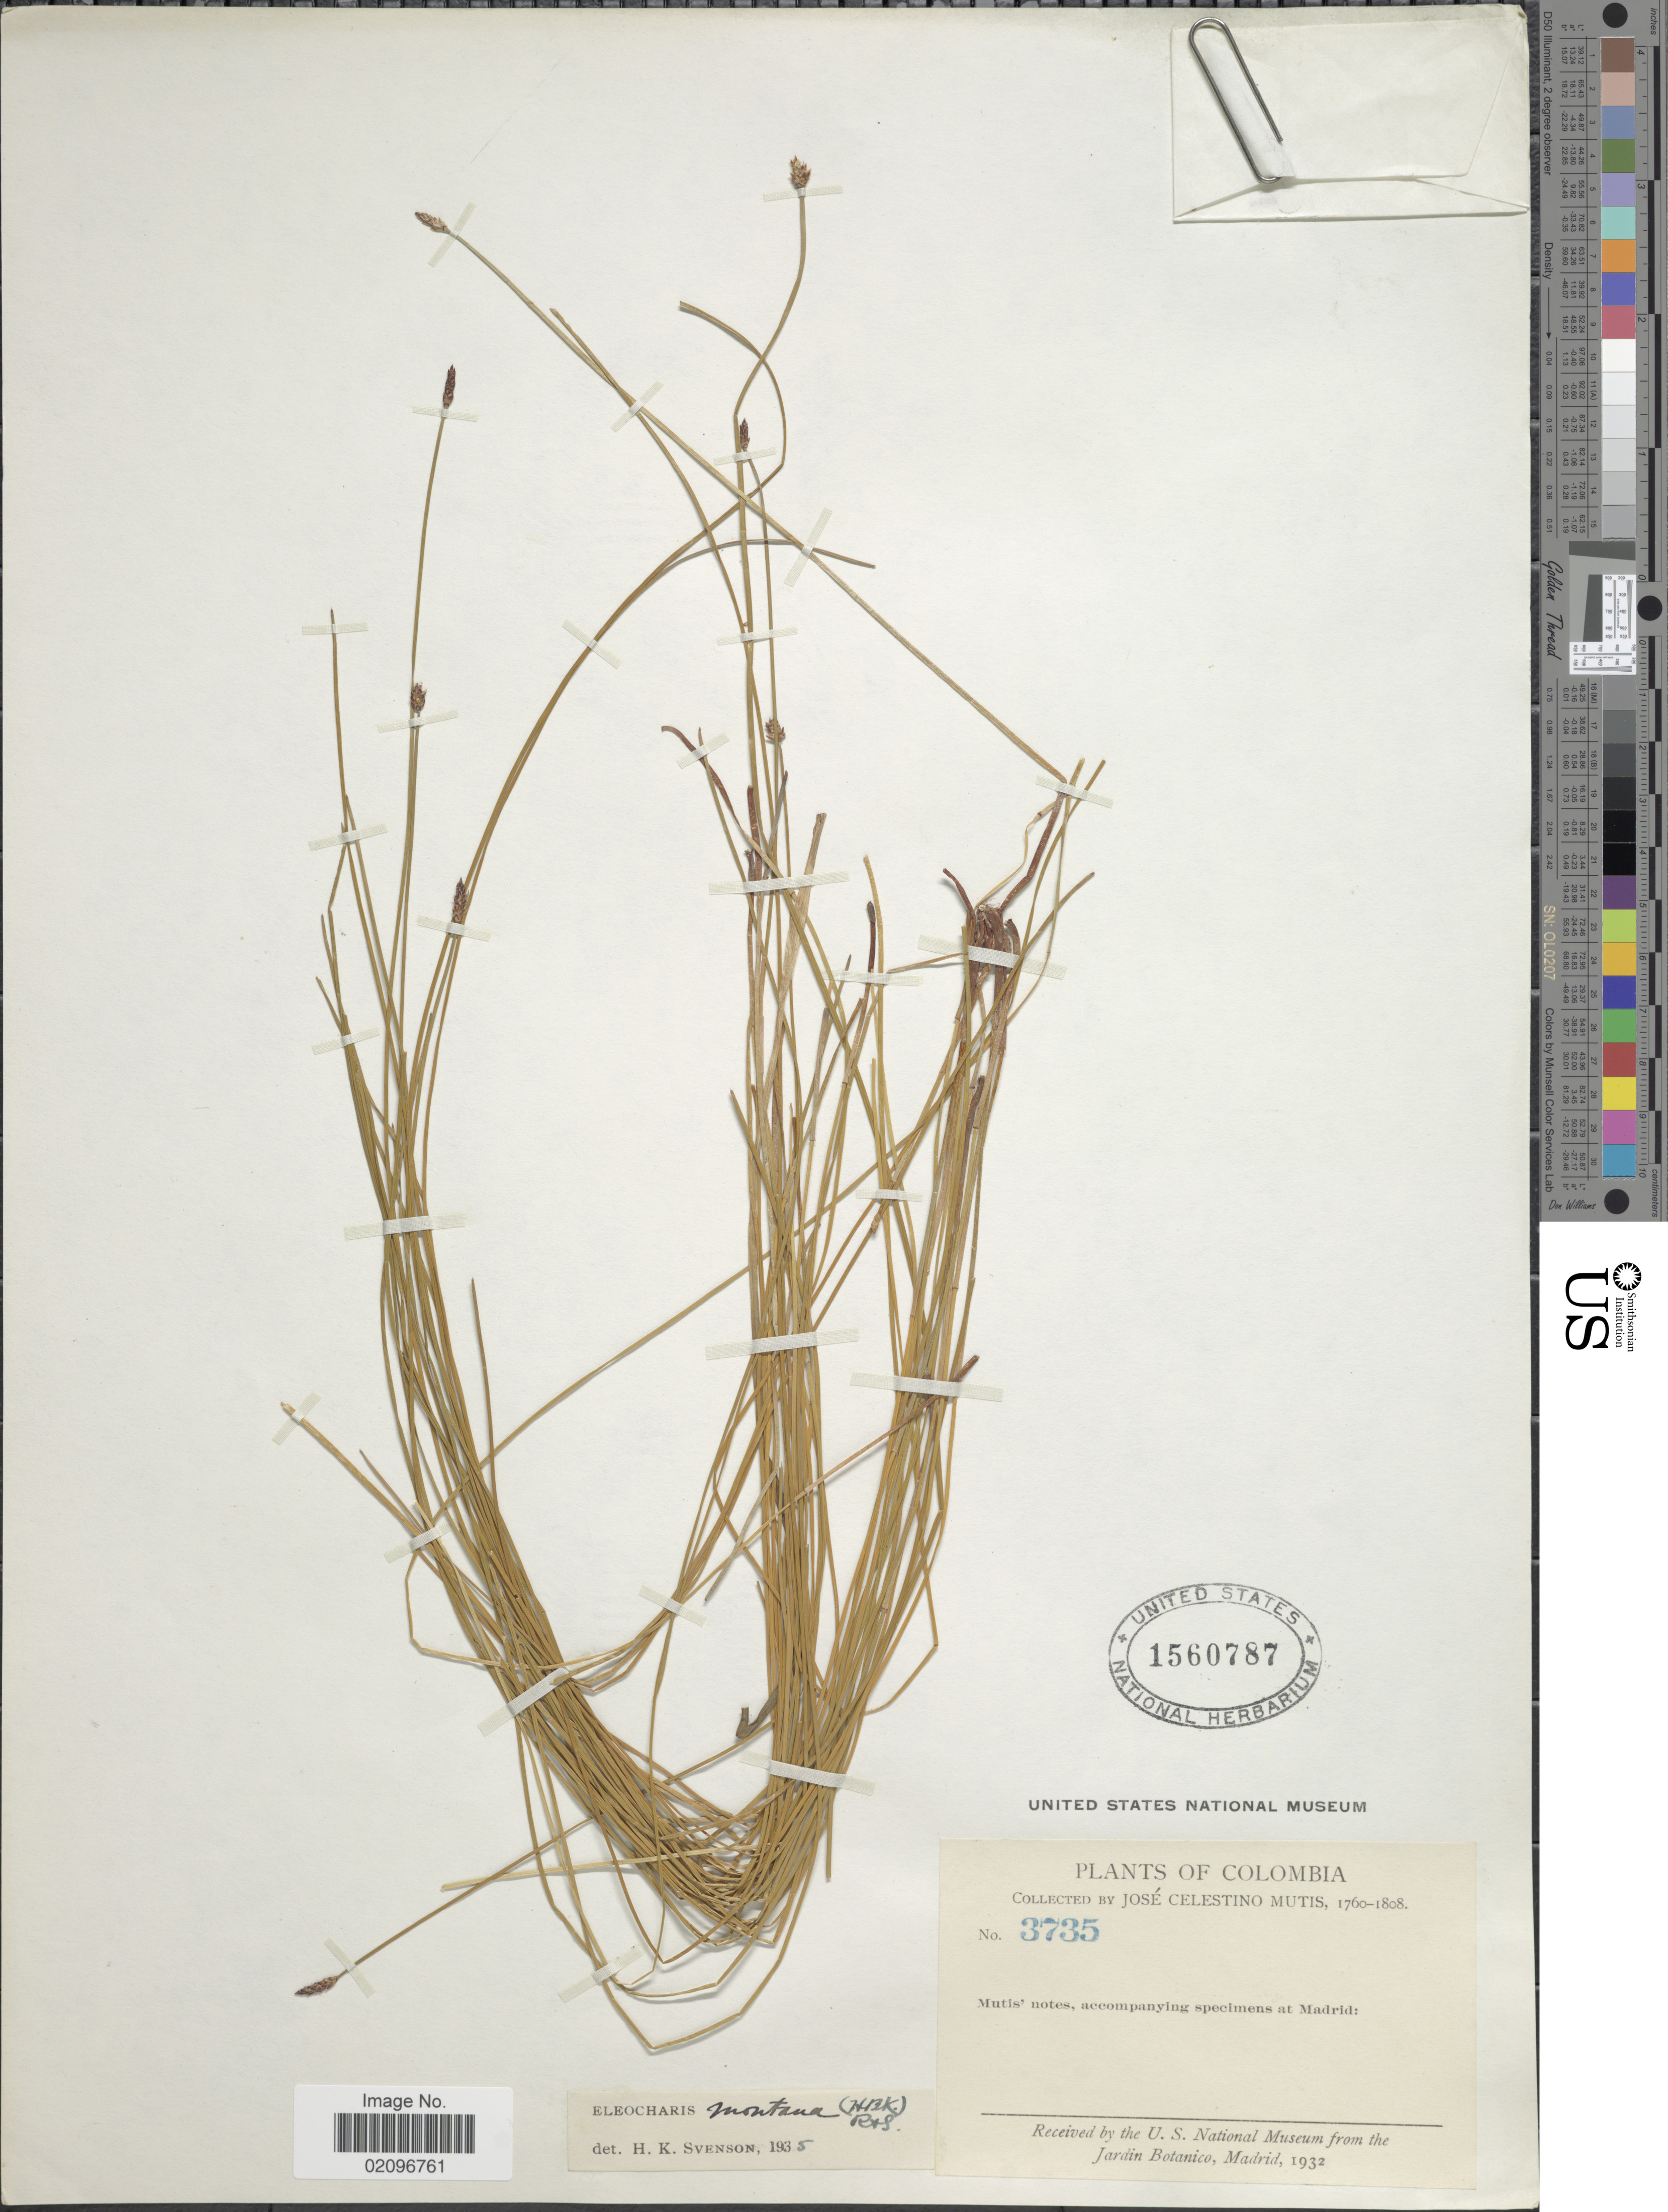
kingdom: Plantae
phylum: Tracheophyta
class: Liliopsida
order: Poales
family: Cyperaceae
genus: Eleocharis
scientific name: Eleocharis montana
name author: (Kunth) Roem. & Schult.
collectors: J. C. B. Mutis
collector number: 3735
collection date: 1760/1808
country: Colombia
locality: Colombia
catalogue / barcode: US 1560787